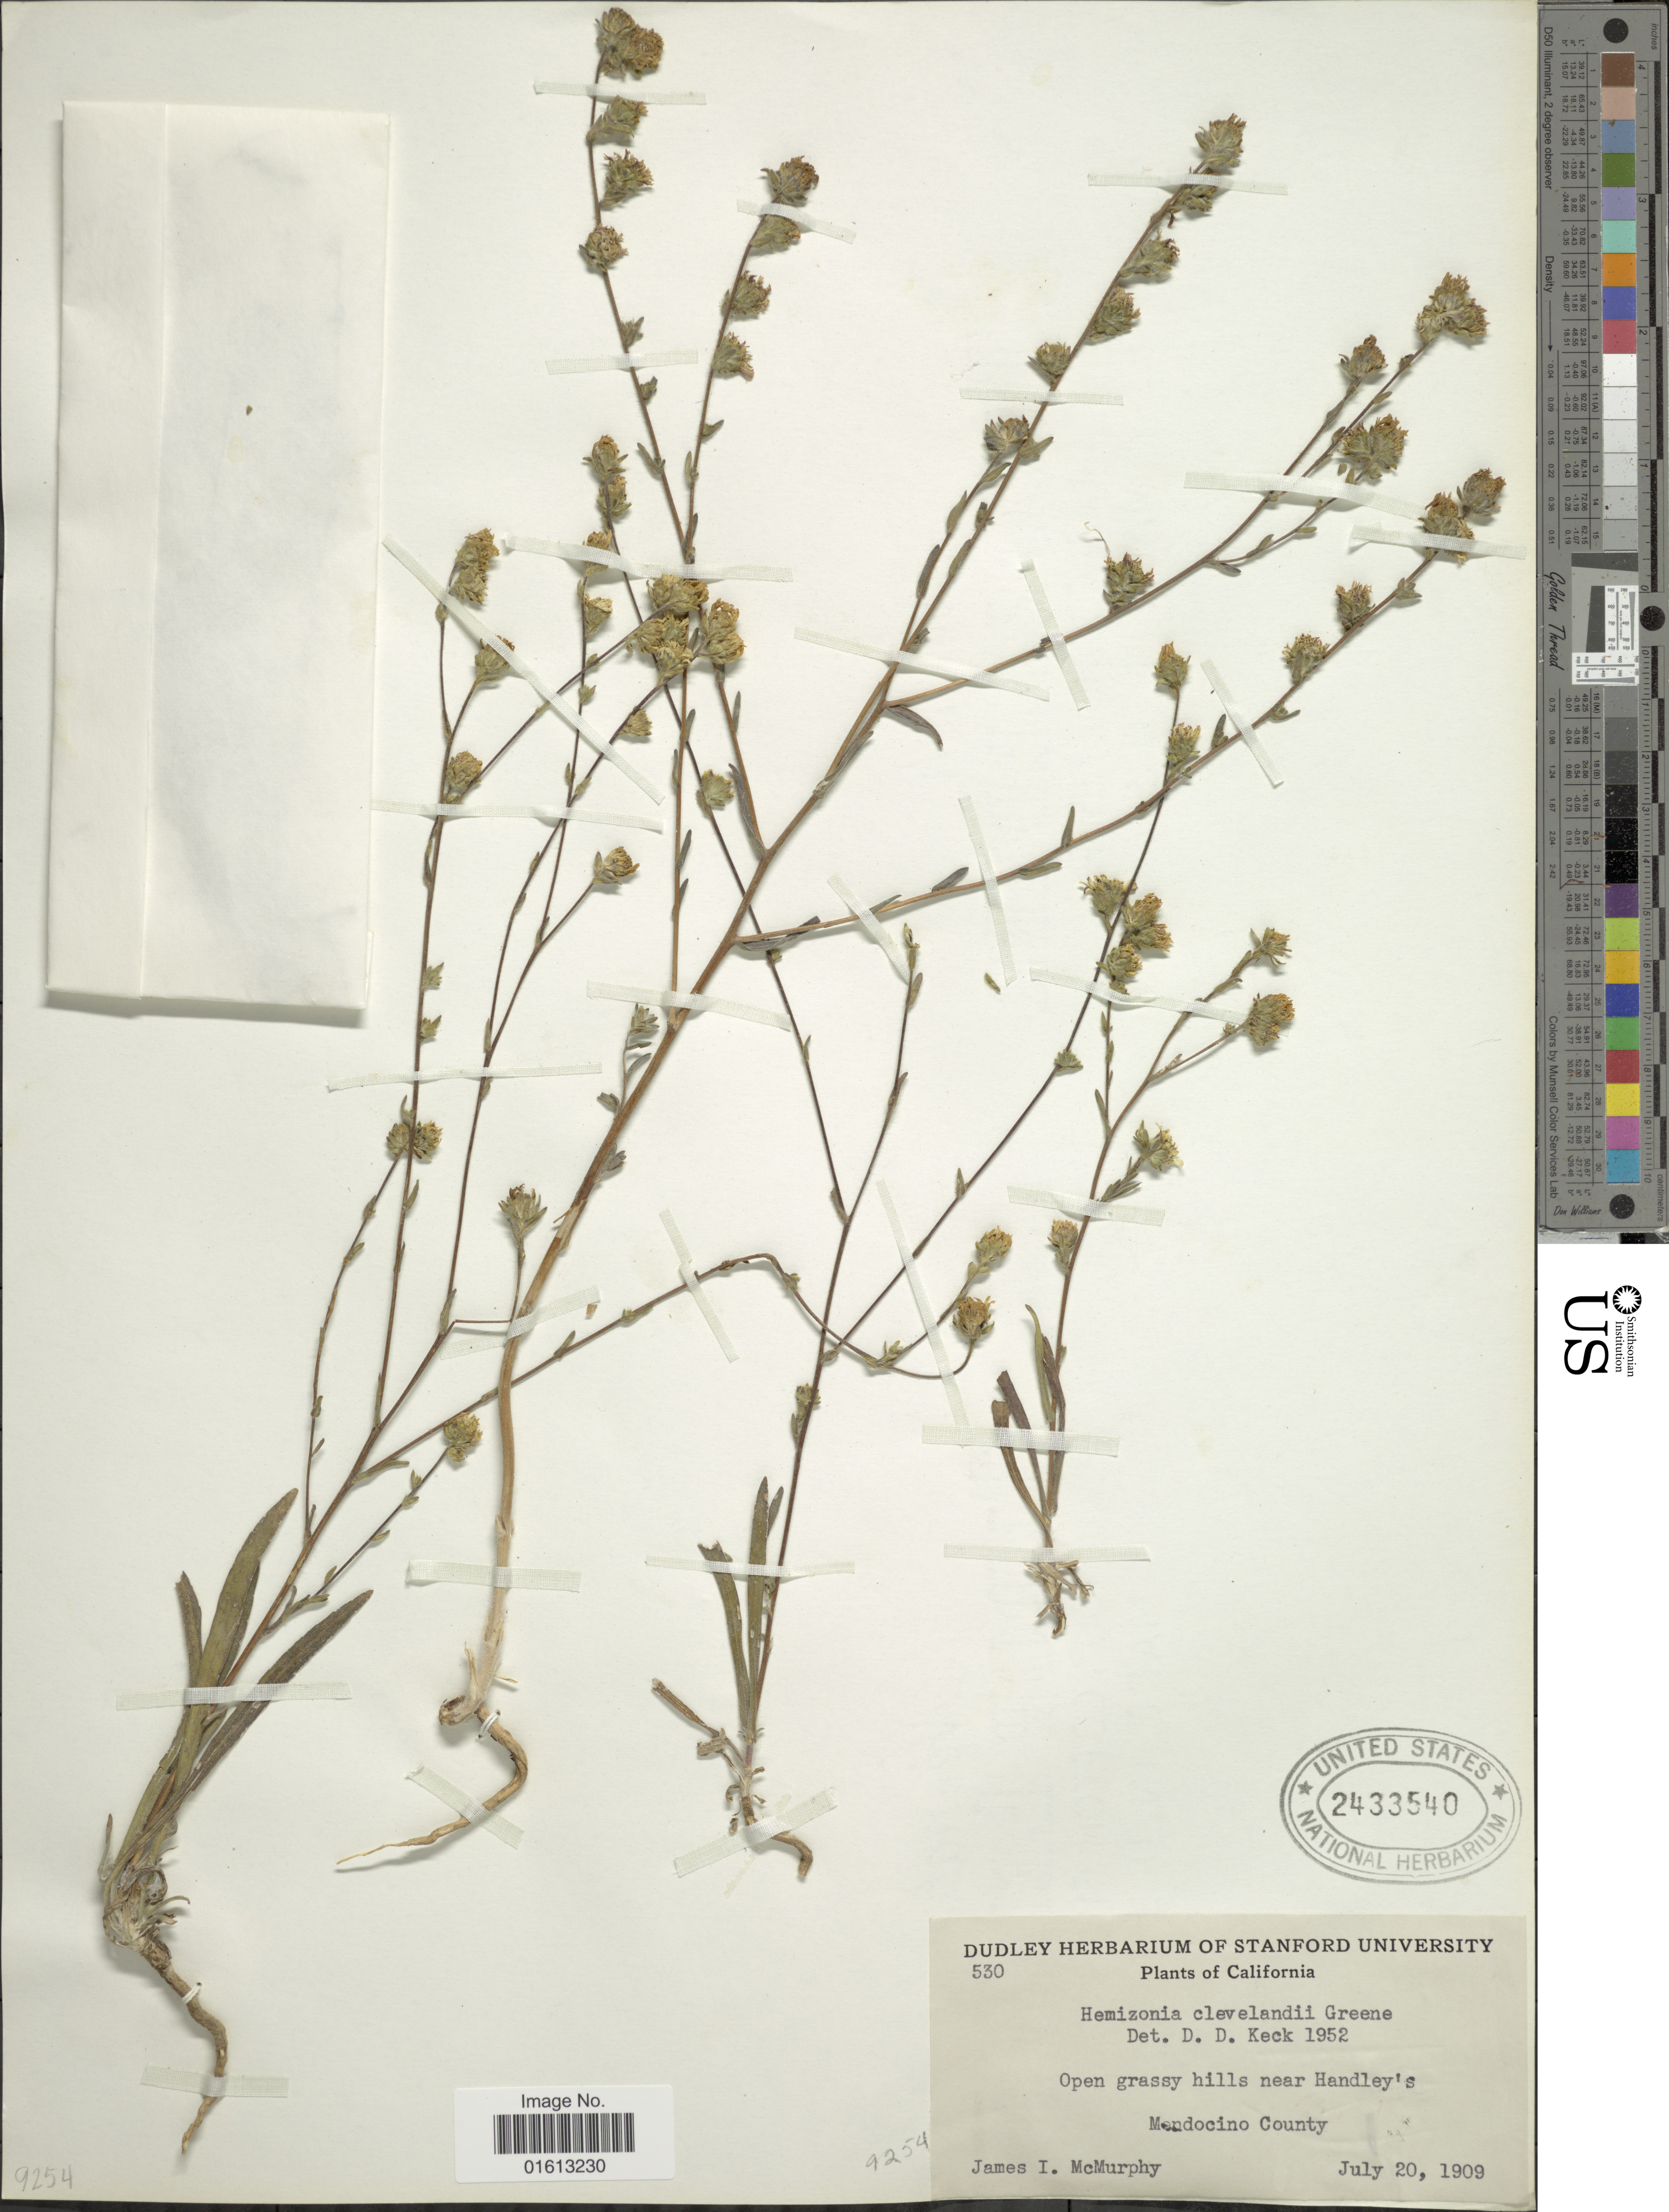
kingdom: Plantae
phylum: Tracheophyta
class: Magnoliopsida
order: Asterales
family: Asteraceae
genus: Hemizonia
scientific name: Hemizonia congesta subsp. clevelandii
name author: (Greene) Babc. & H.M. Hall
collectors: J. McMurphy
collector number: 530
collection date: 1909-07-20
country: United States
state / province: California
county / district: Mendocino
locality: Open grassy hills near Handley's, Mendocino County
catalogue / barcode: US 2433540